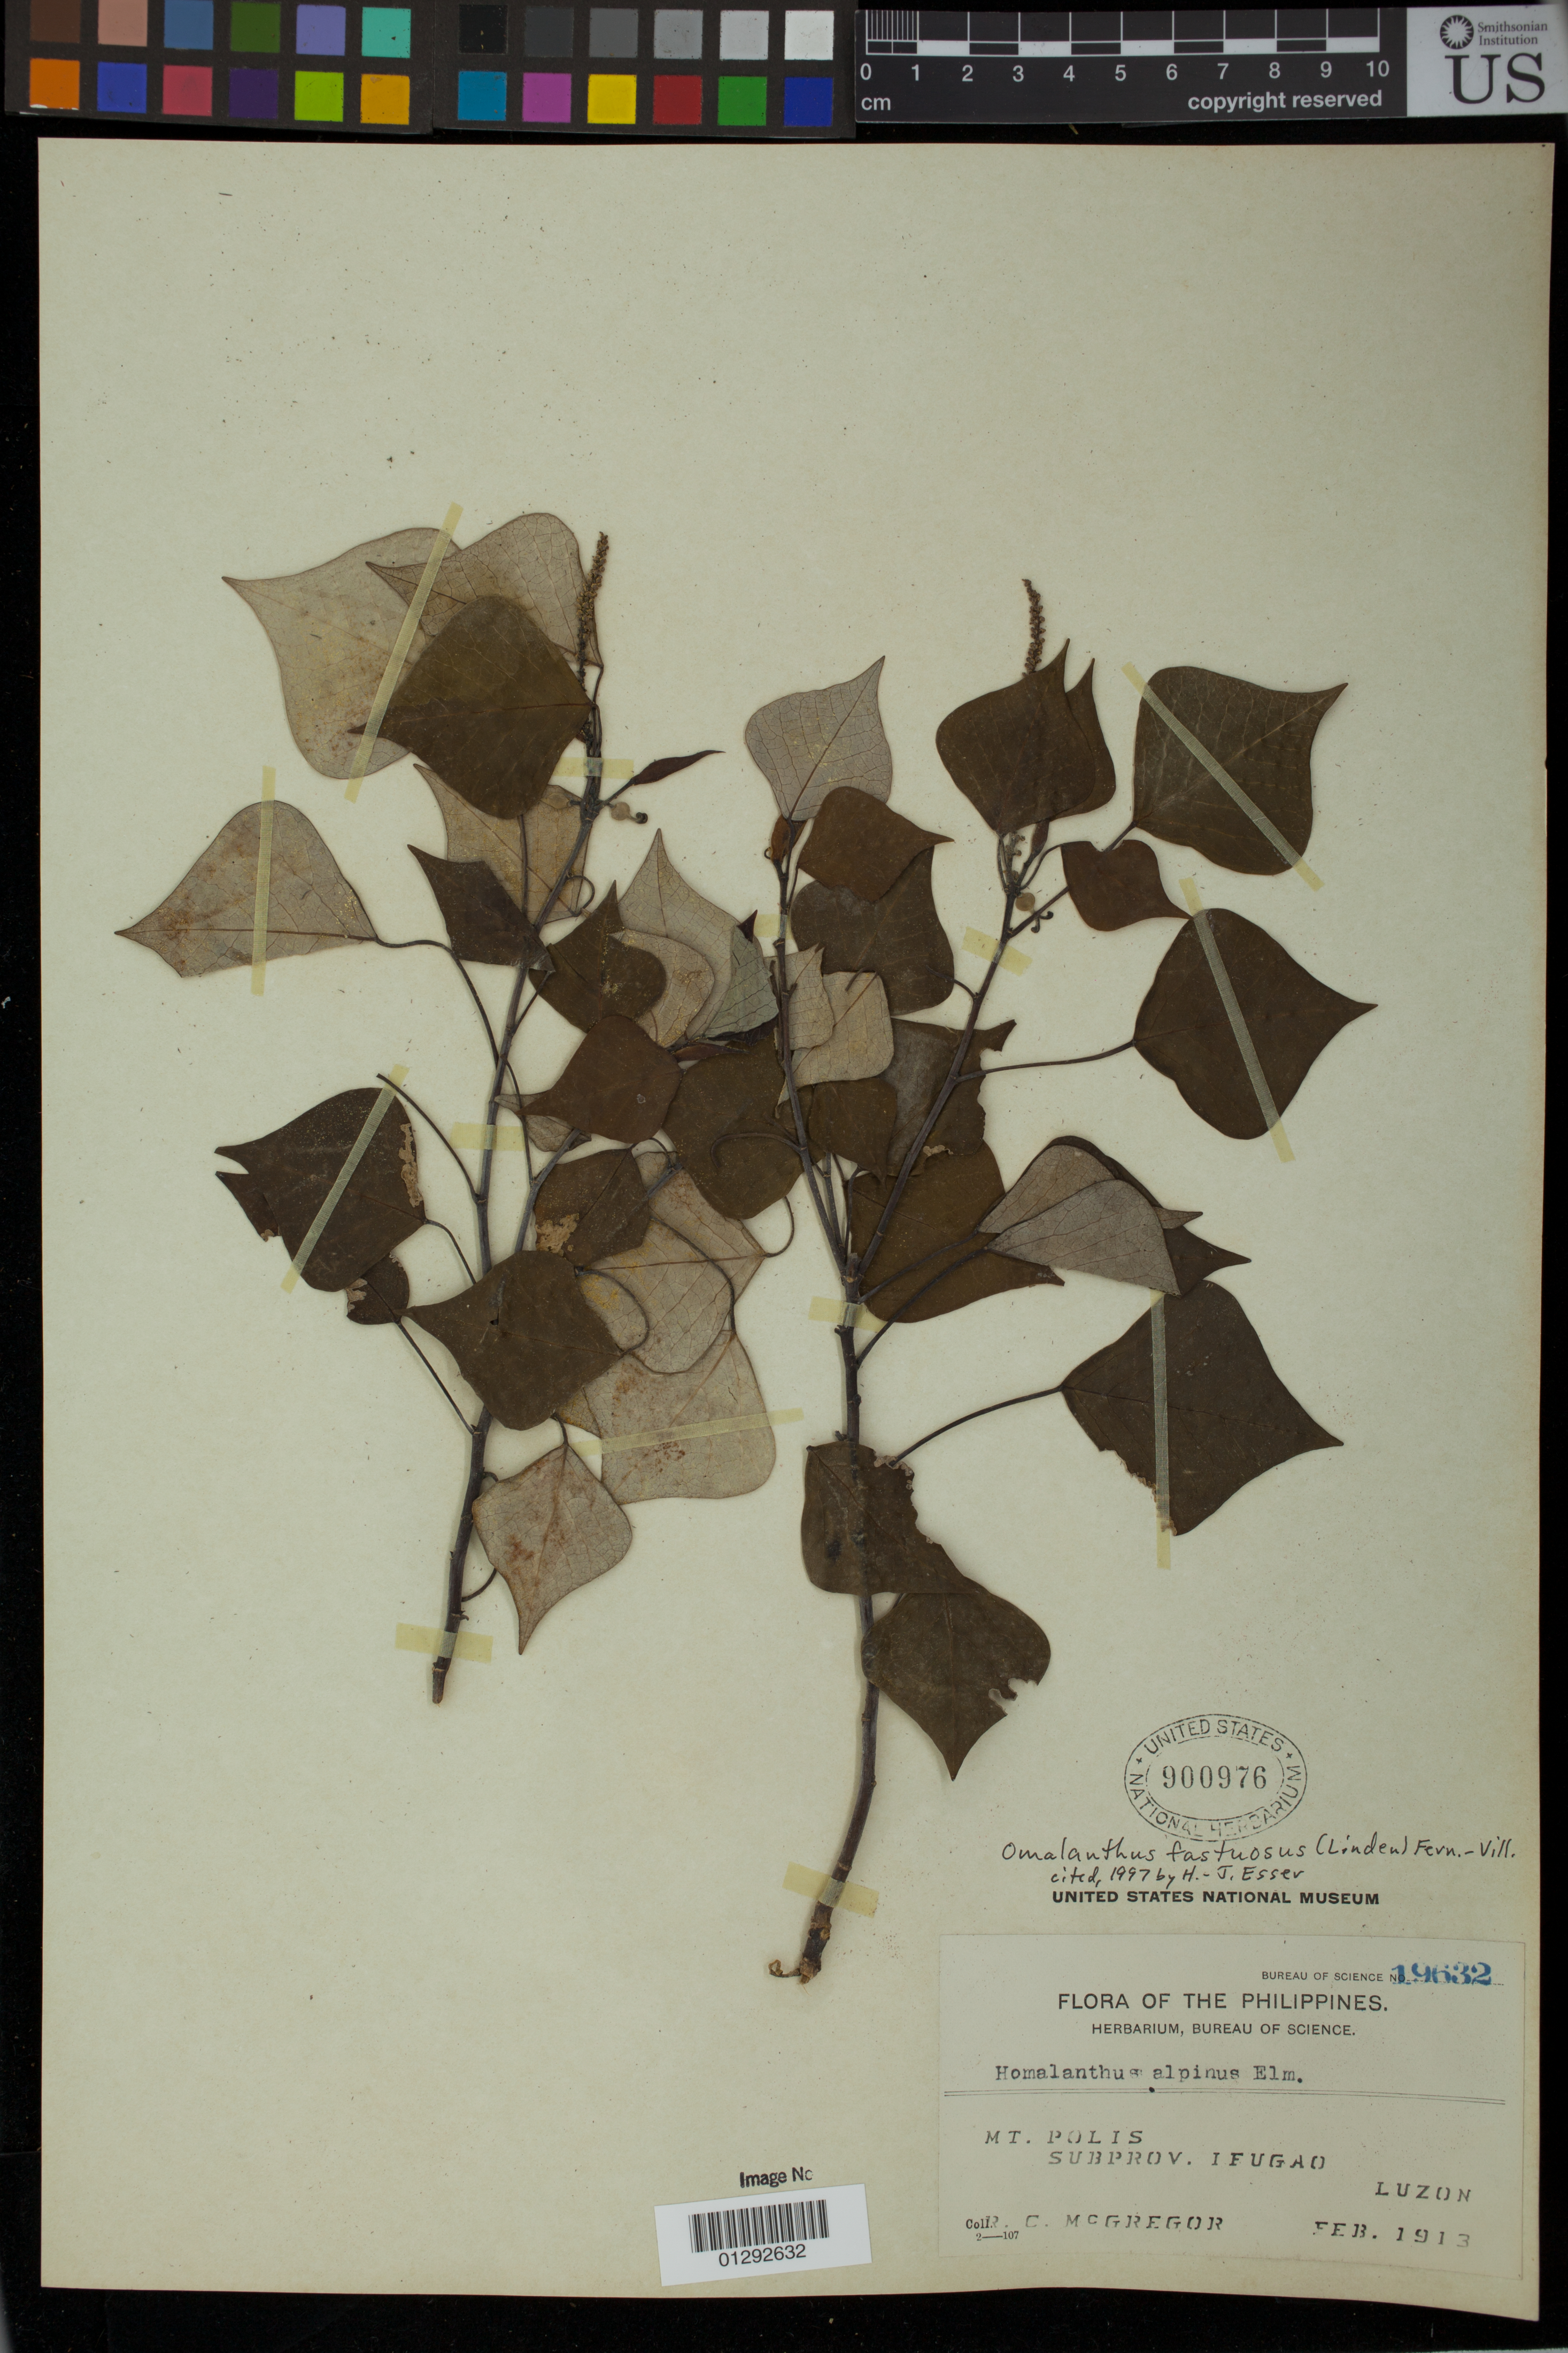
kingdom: Plantae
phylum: Tracheophyta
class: Magnoliopsida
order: Malpighiales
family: Euphorbiaceae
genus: Omalanthus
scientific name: Omalanthus fastuosus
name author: Fern.-Vill.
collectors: C. McGregor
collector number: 49632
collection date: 1913-02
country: Philippines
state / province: Cordillera (Administrative Region)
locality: Mt. Polis, Subprov. Ifugao, Luzon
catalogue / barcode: US 900976